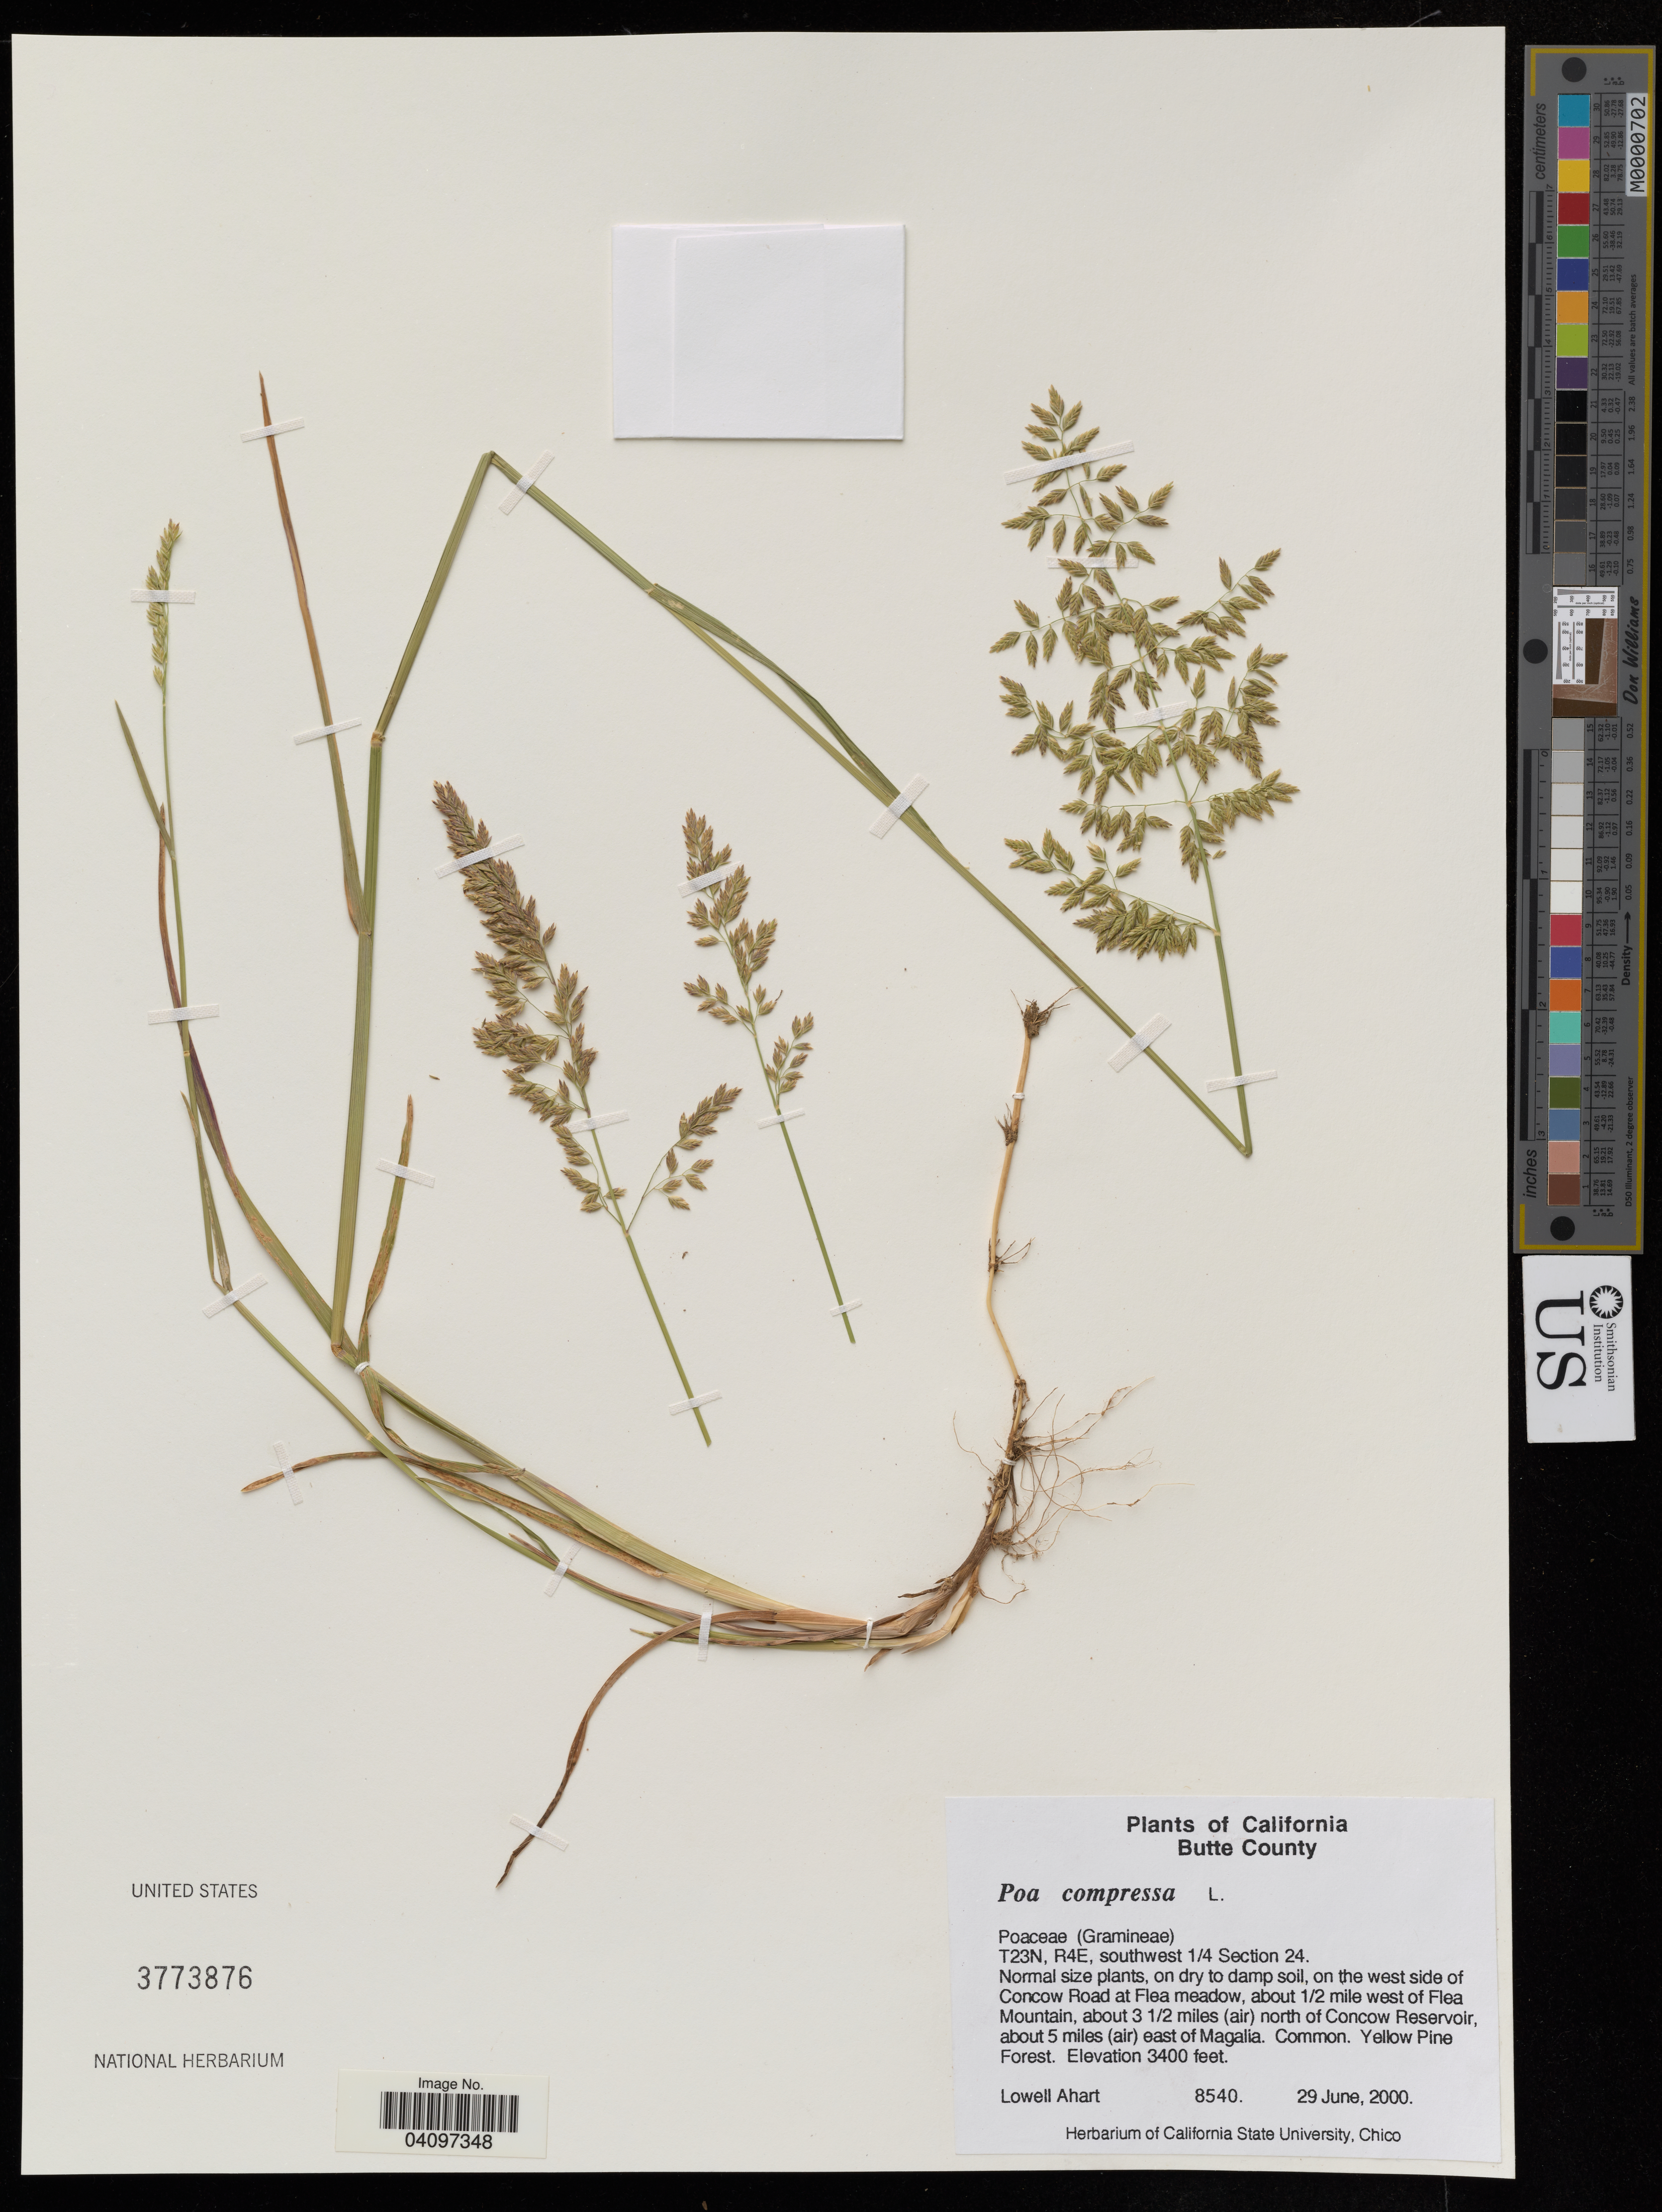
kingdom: Plantae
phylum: Tracheophyta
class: Liliopsida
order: Poales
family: Poaceae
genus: Poa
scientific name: Poa compressa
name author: L.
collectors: L. Ahart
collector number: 8540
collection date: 2000-06-29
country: United States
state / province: California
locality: Butte County. T23N, R4E, southwest 1/4 Section 24. On west side of Concow Road at Flea meadow, about 1/2 mile west of Flea Mountain, about 3 1/2 miles (air) north of Concow Reservoir, about 5 miles (air) east of Msgalia.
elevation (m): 1036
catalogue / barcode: US 3773876